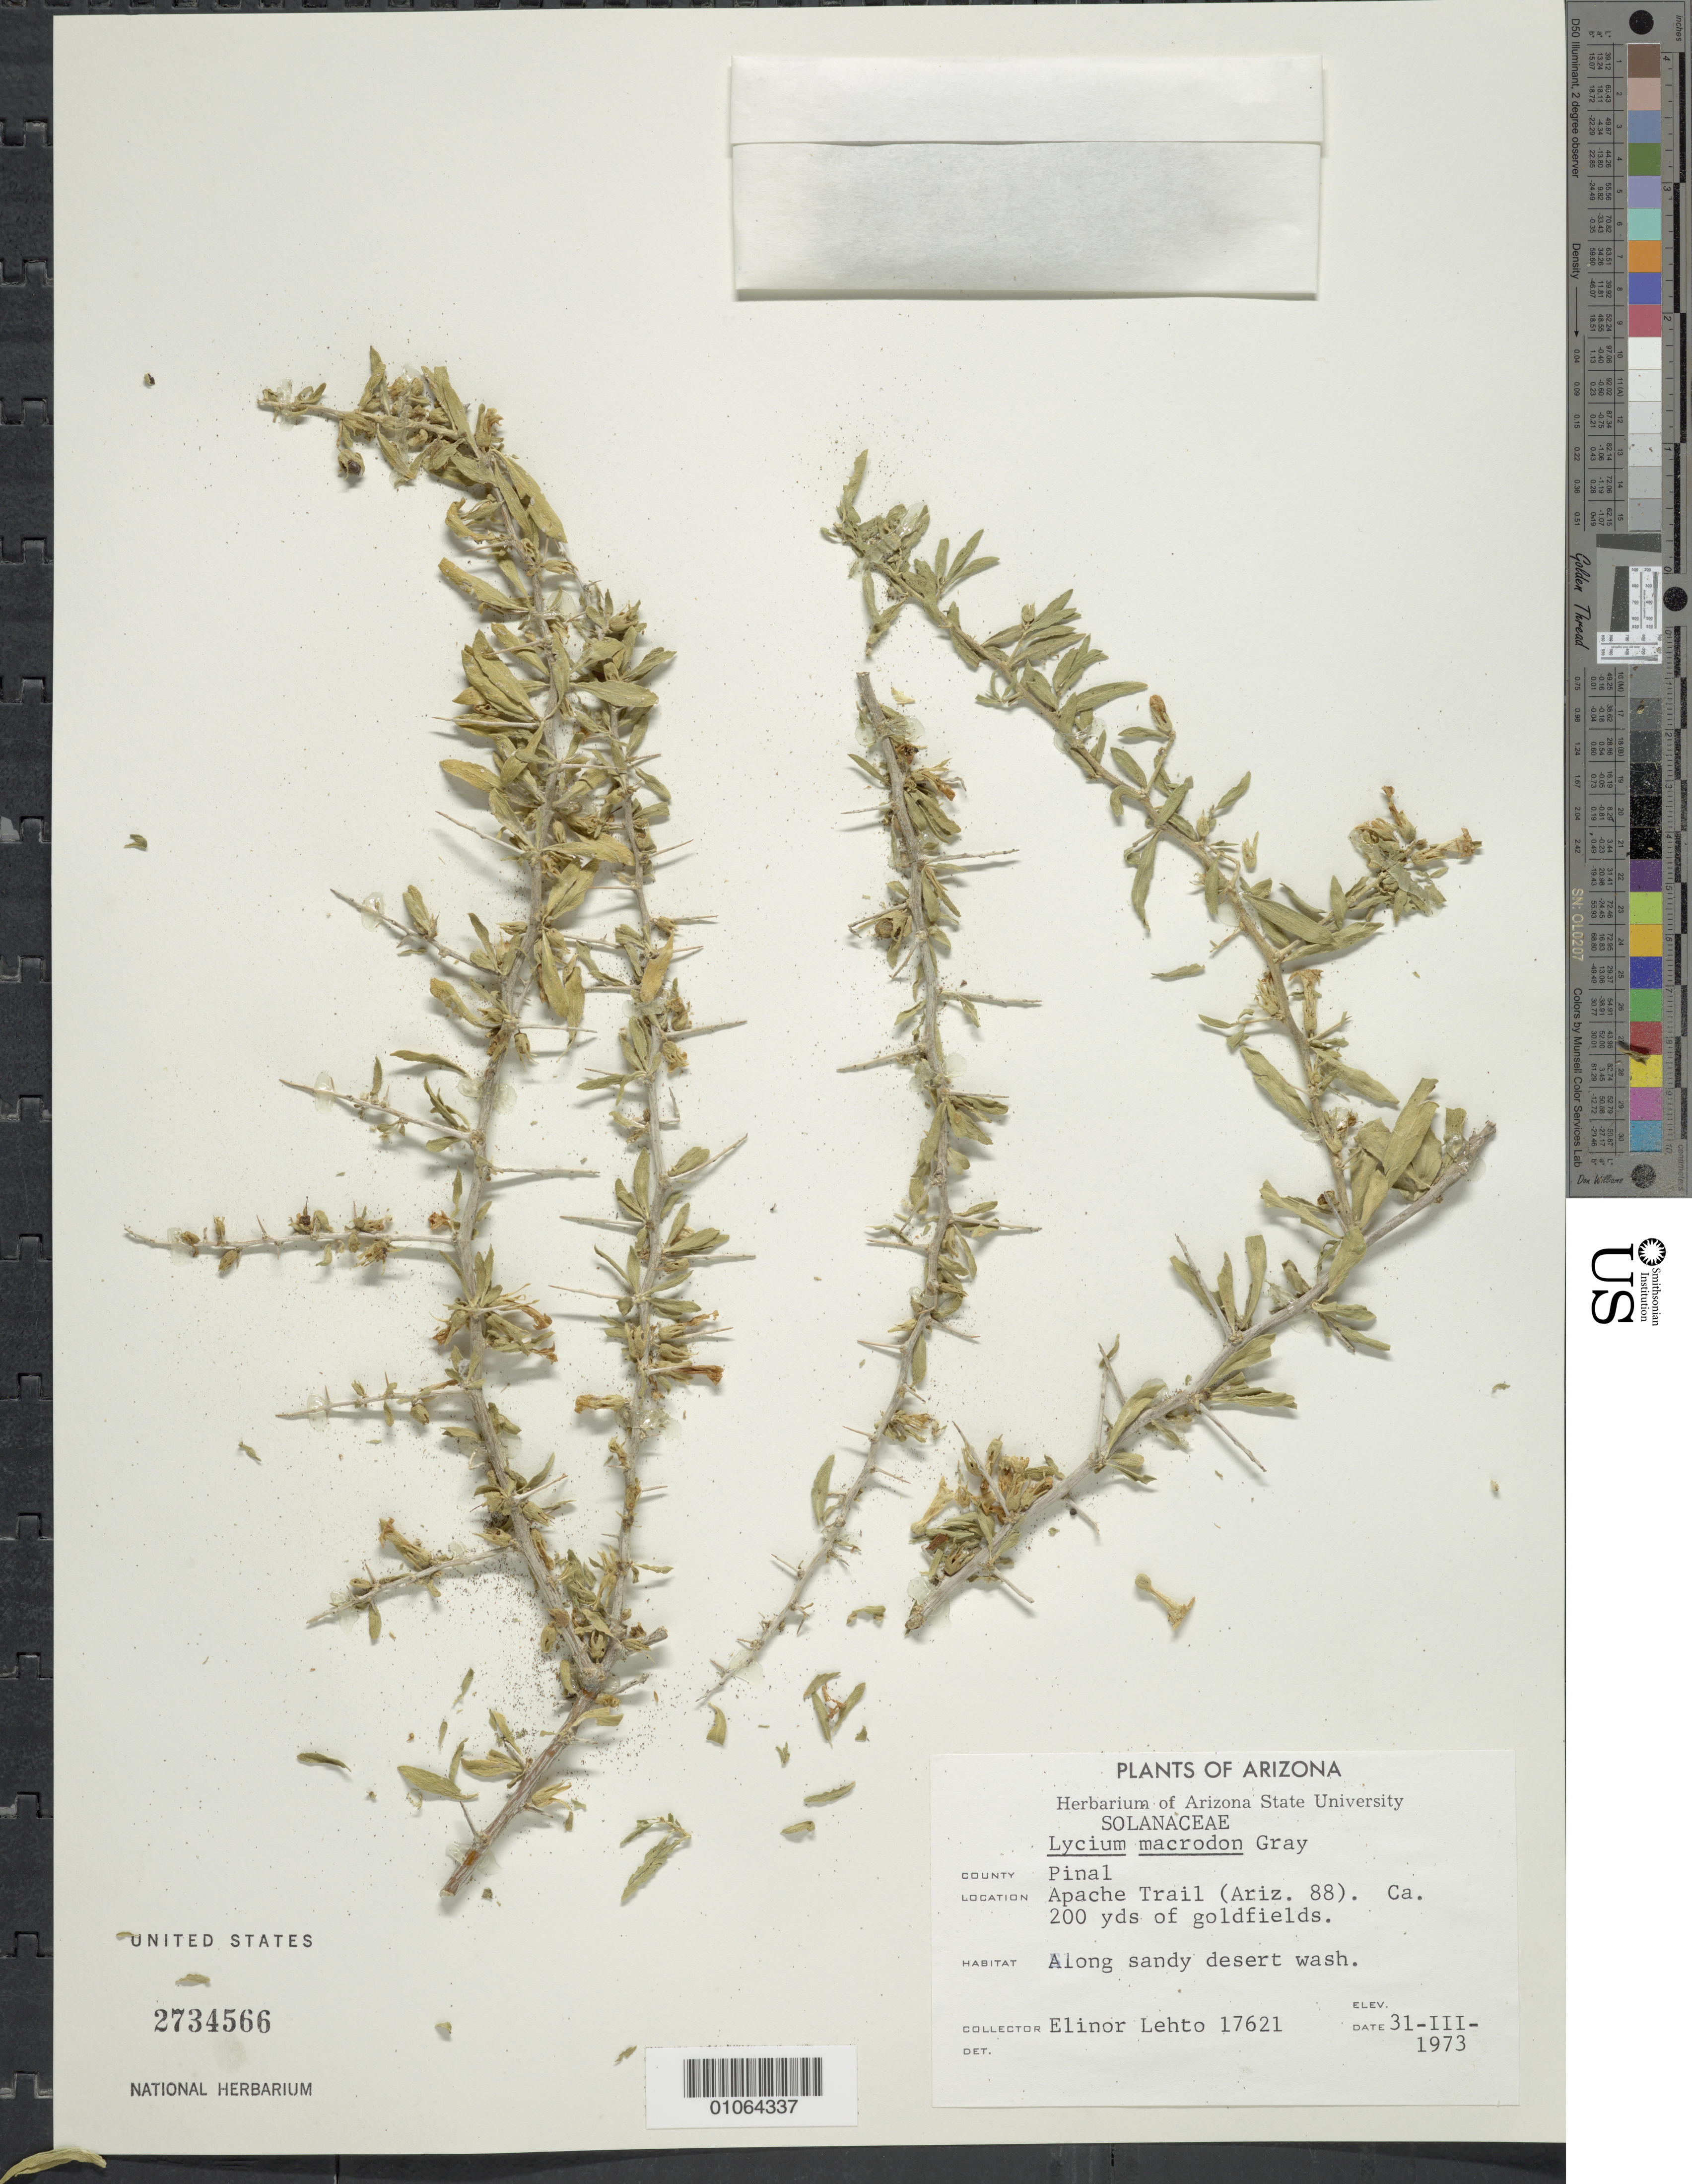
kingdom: Plantae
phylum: Tracheophyta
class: Magnoliopsida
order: Solanales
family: Solanaceae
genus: Lycium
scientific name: Lycium macrodon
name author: A. Gray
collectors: E. Lehto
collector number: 17621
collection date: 1973-03-31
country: United States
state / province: Arizona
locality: County Pinal, Apache Trail (Ariz. 88) Ca. 200 yds of goldfields.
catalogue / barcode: US 2734566